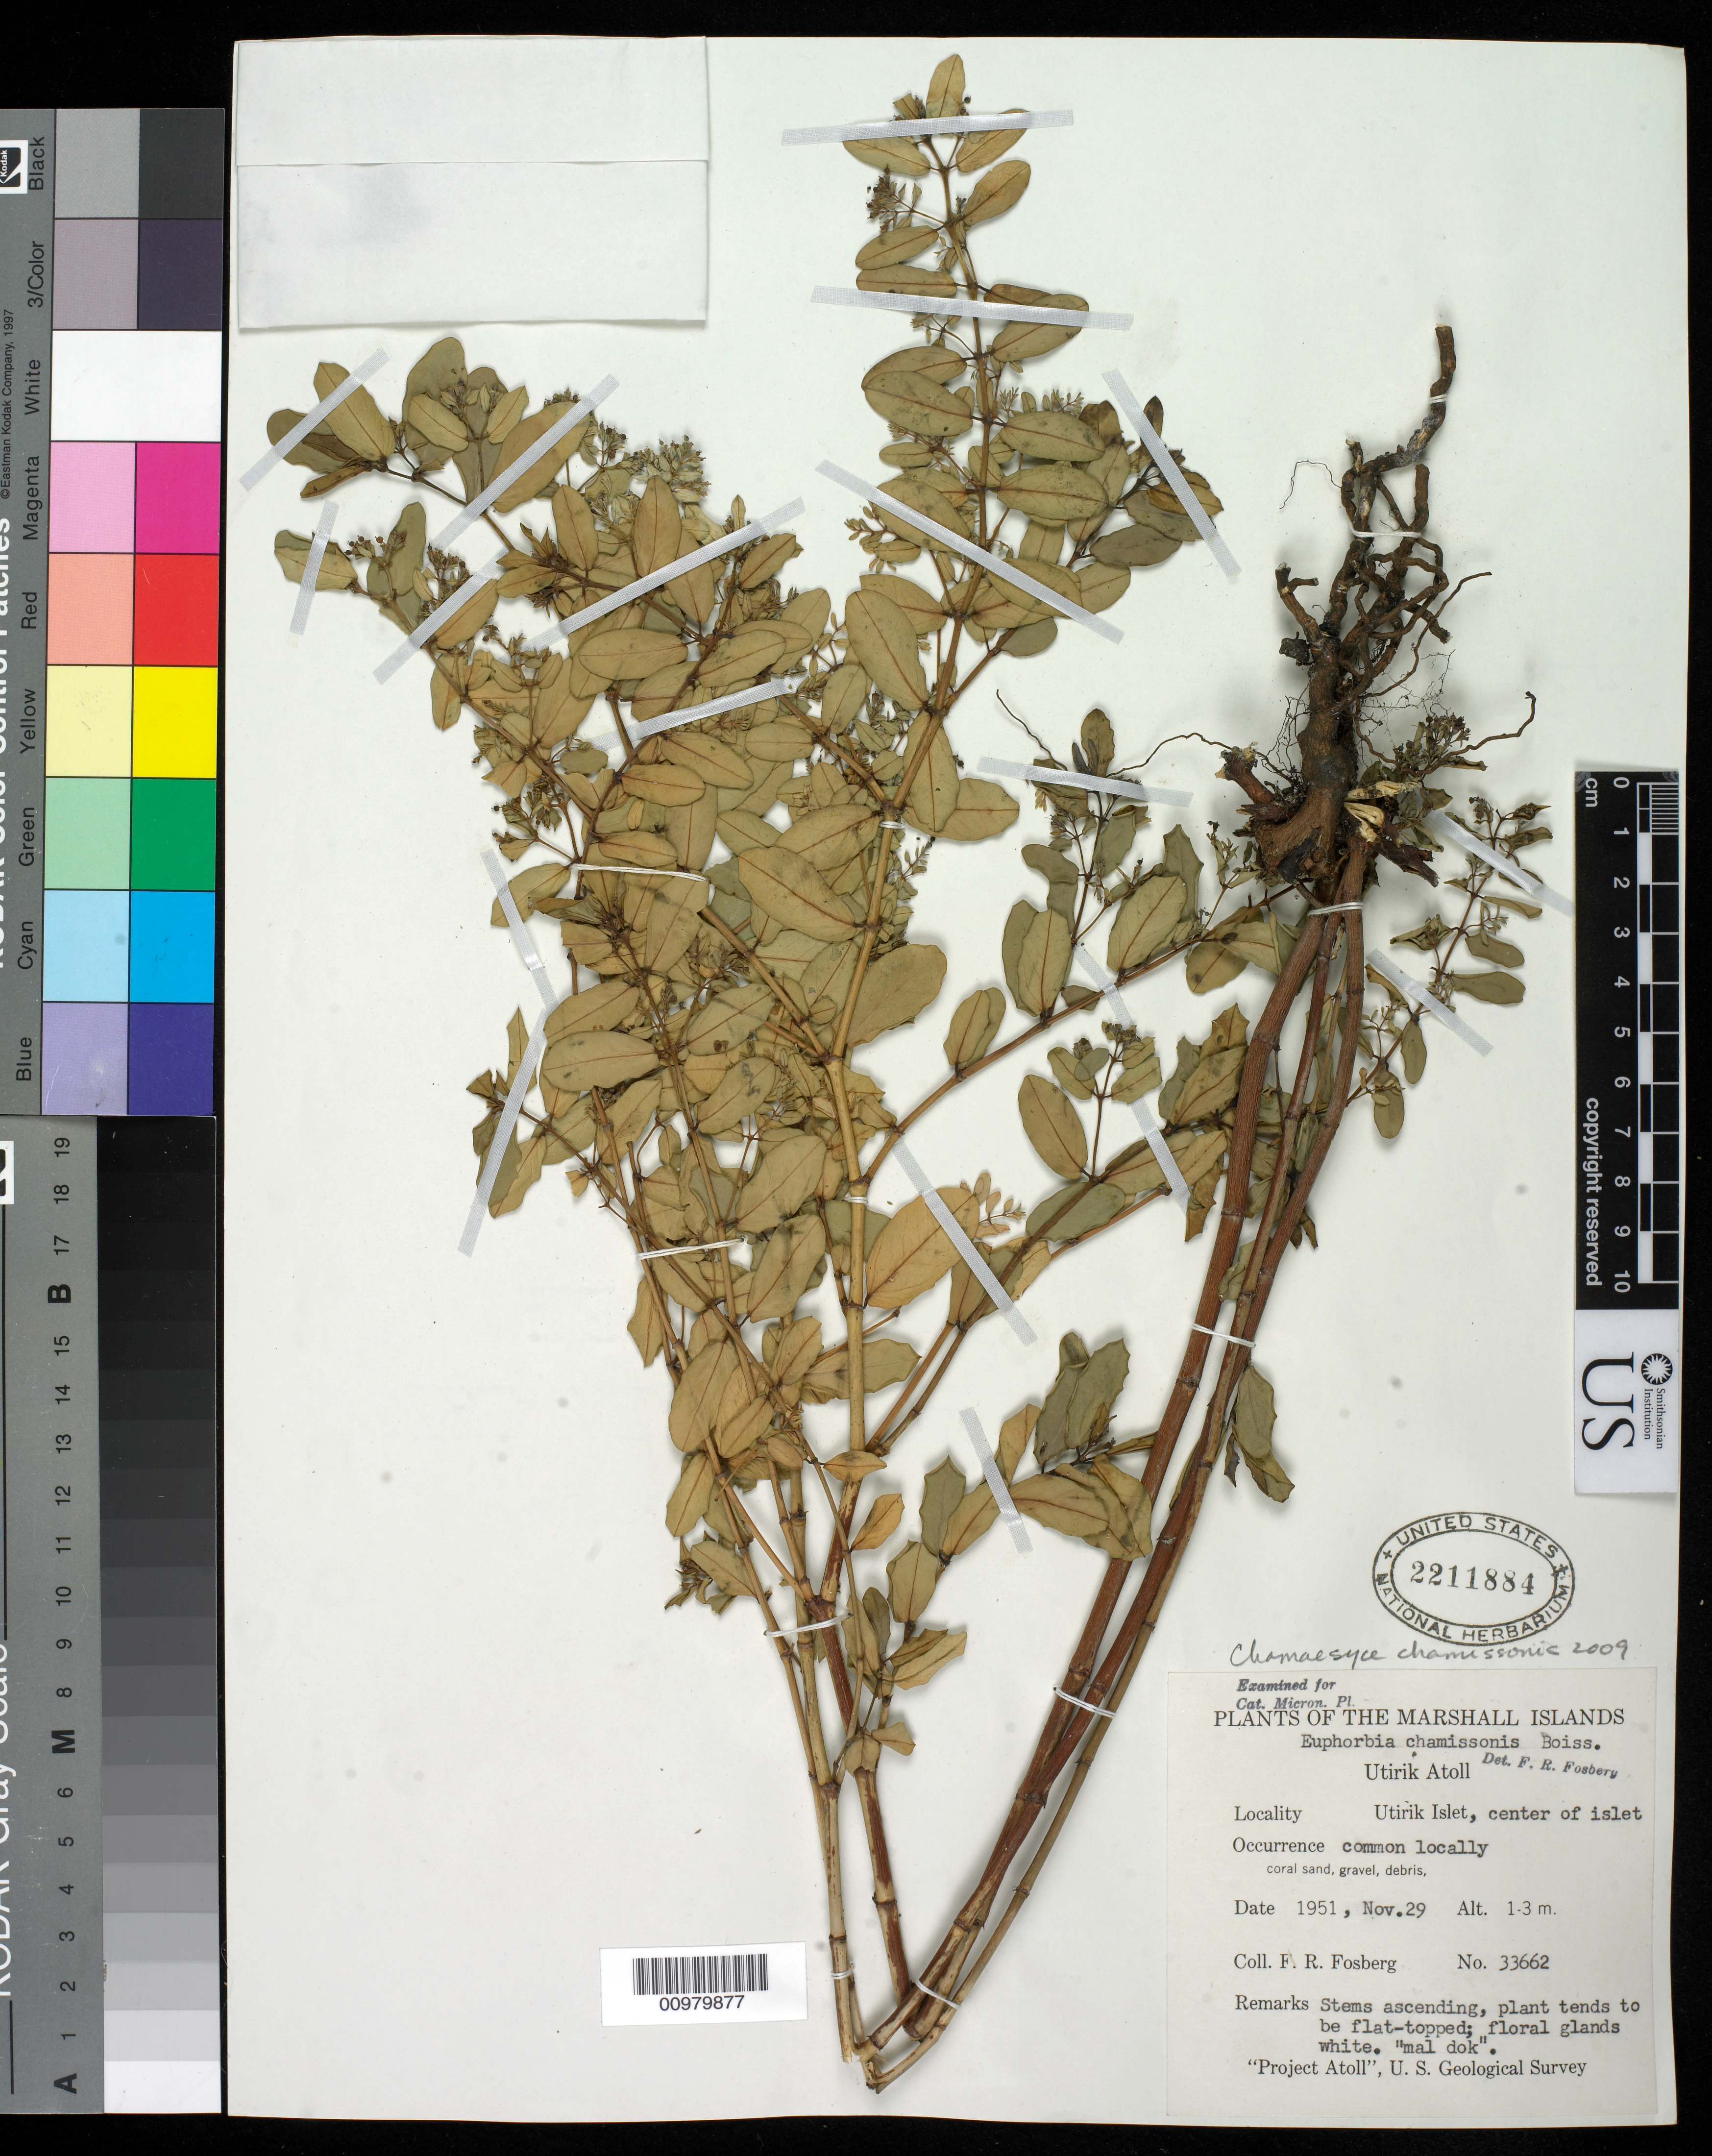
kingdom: Plantae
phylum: Tracheophyta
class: Magnoliopsida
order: Malpighiales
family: Euphorbiaceae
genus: Euphorbia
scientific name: Euphorbia chamissonis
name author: (Klotzsch ex Klotzsch & Garcke) Boiss.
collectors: F. R. Fosberg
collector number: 33662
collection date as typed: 29 Nov 1952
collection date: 1952-11-29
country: Marshall Islands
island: Utrik Atoll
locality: Utirik Islet, Center of islet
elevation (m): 1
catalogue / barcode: US 2211884